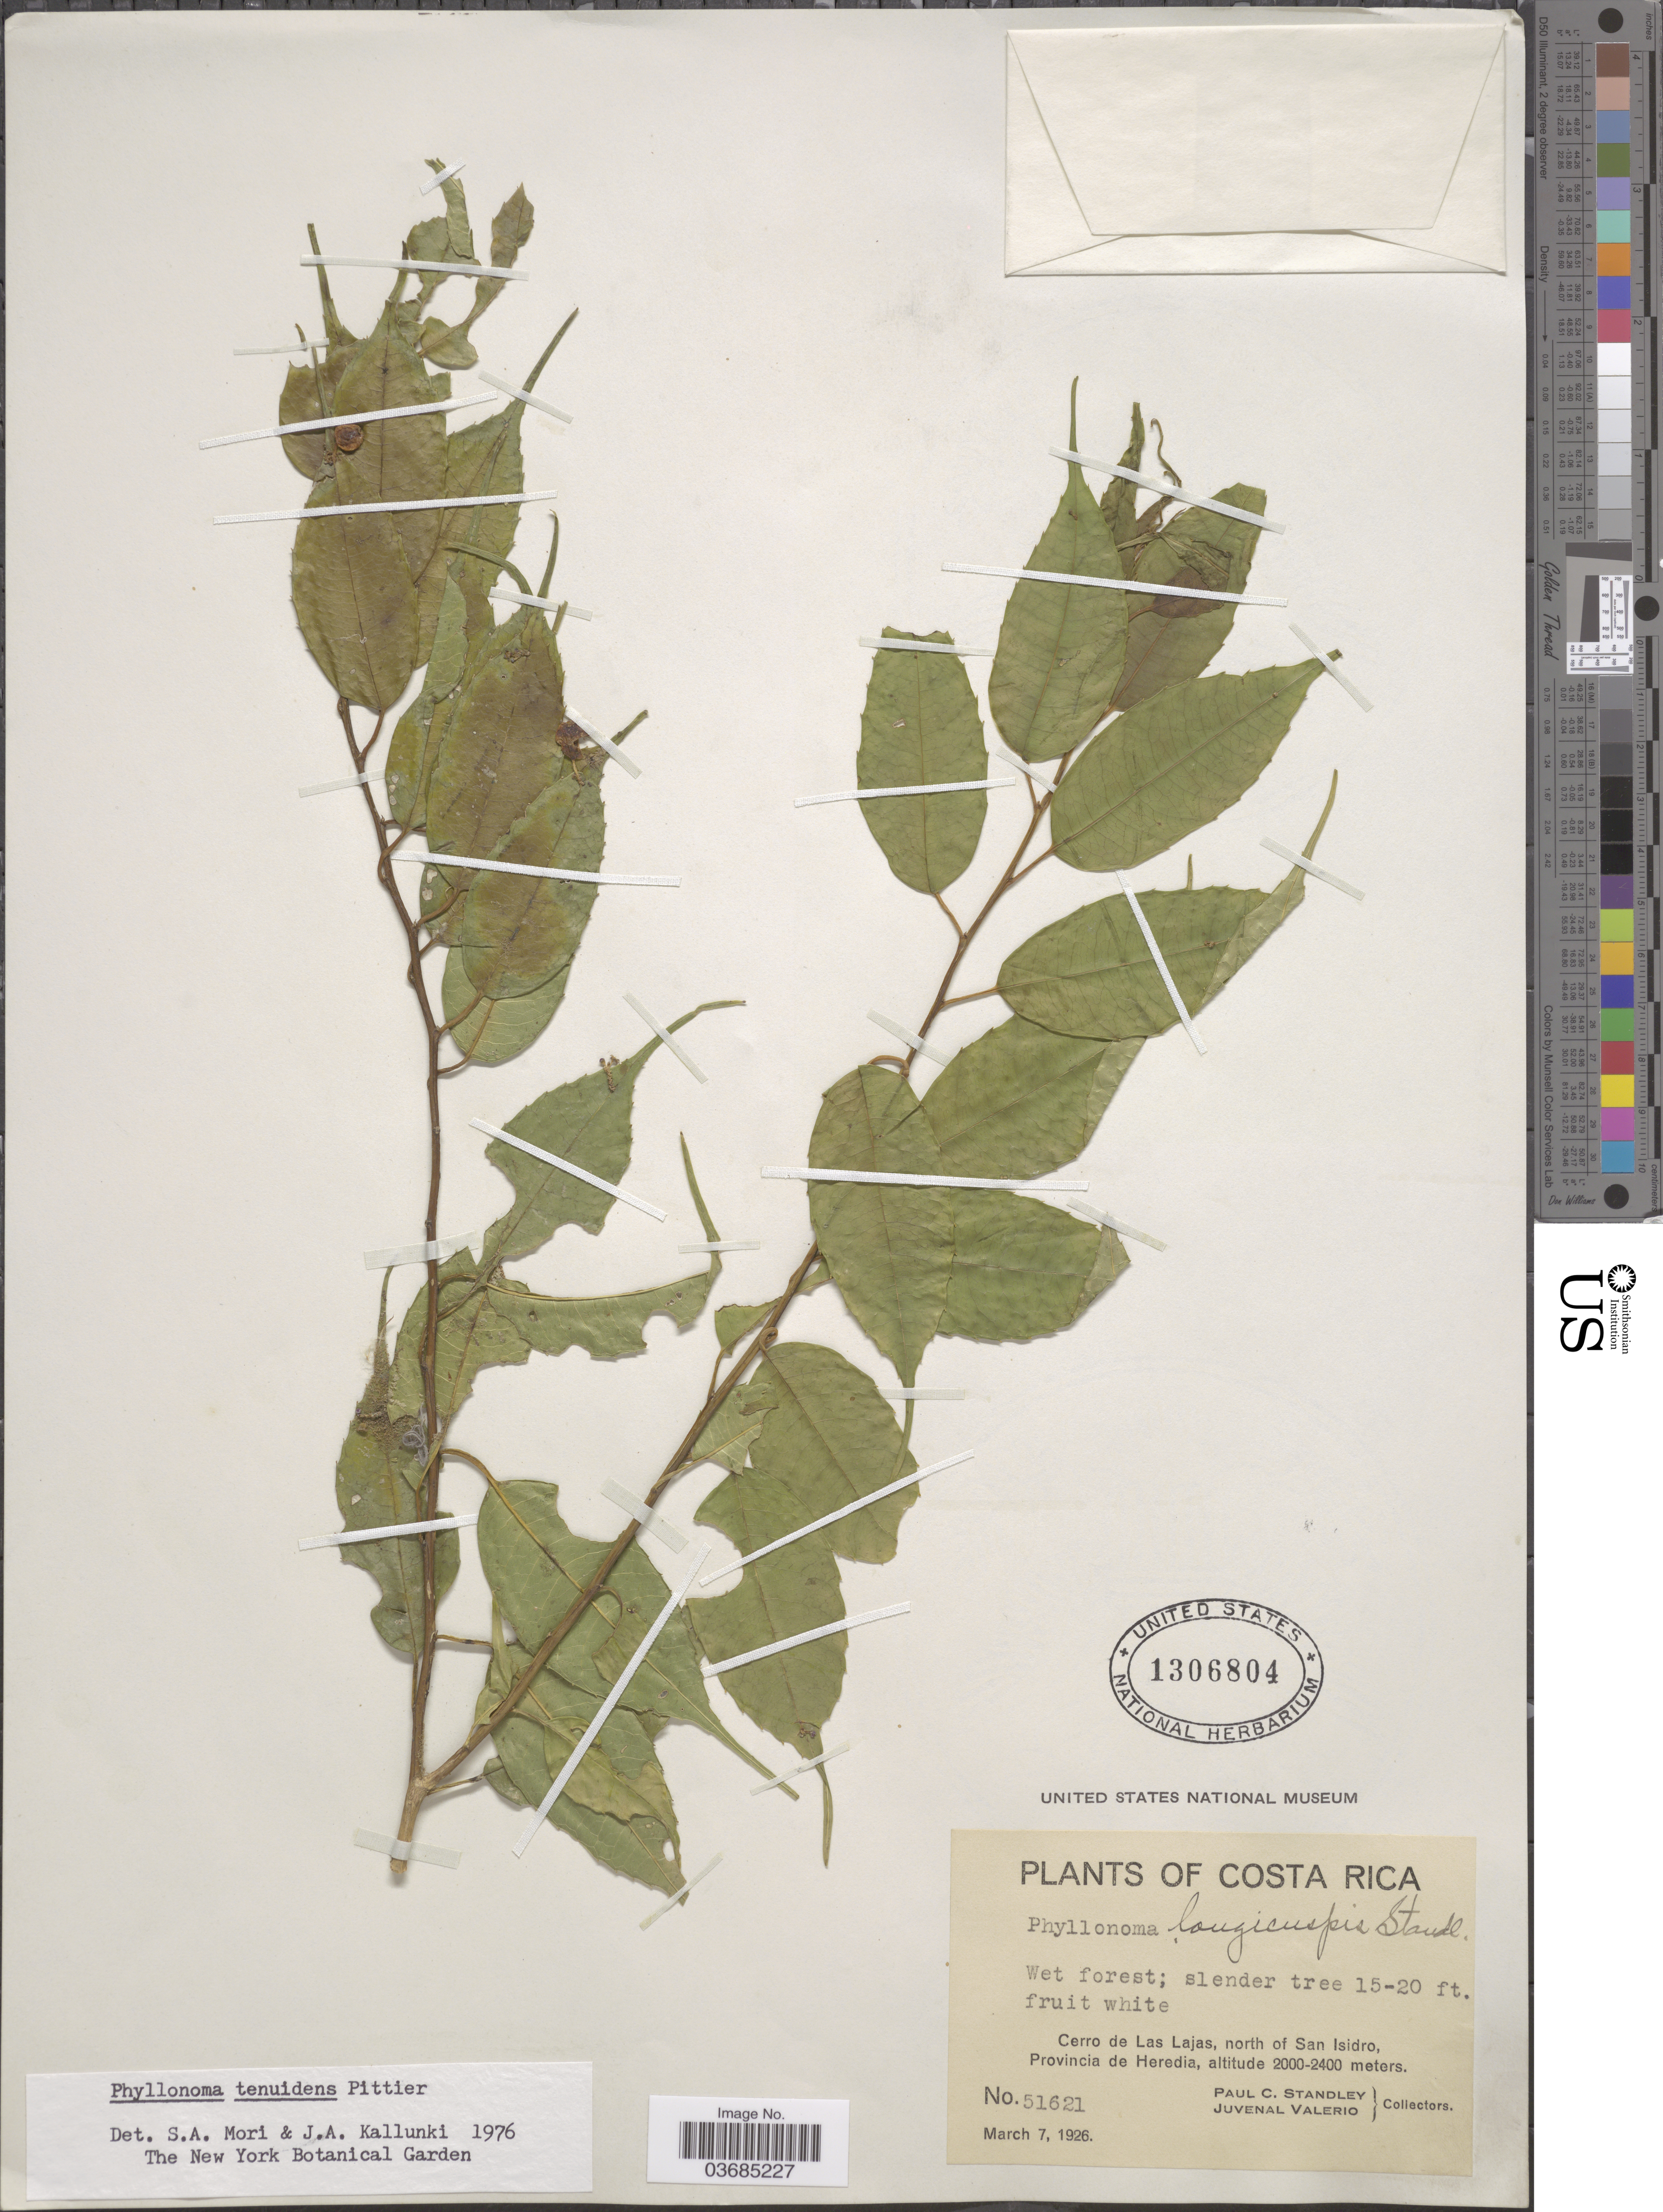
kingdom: Plantae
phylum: Tracheophyta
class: Magnoliopsida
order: Aquifoliales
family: Phyllonomaceae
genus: Phyllonoma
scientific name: Phyllonoma tenuidens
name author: Pittier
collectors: P. C. Standley & J. Valerio R.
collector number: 51621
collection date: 1926-03-07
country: Costa Rica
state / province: Heredia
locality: Wet forest; Cerro de Las Lajas, north of San Isidro.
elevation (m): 2000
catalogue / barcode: US 1306804